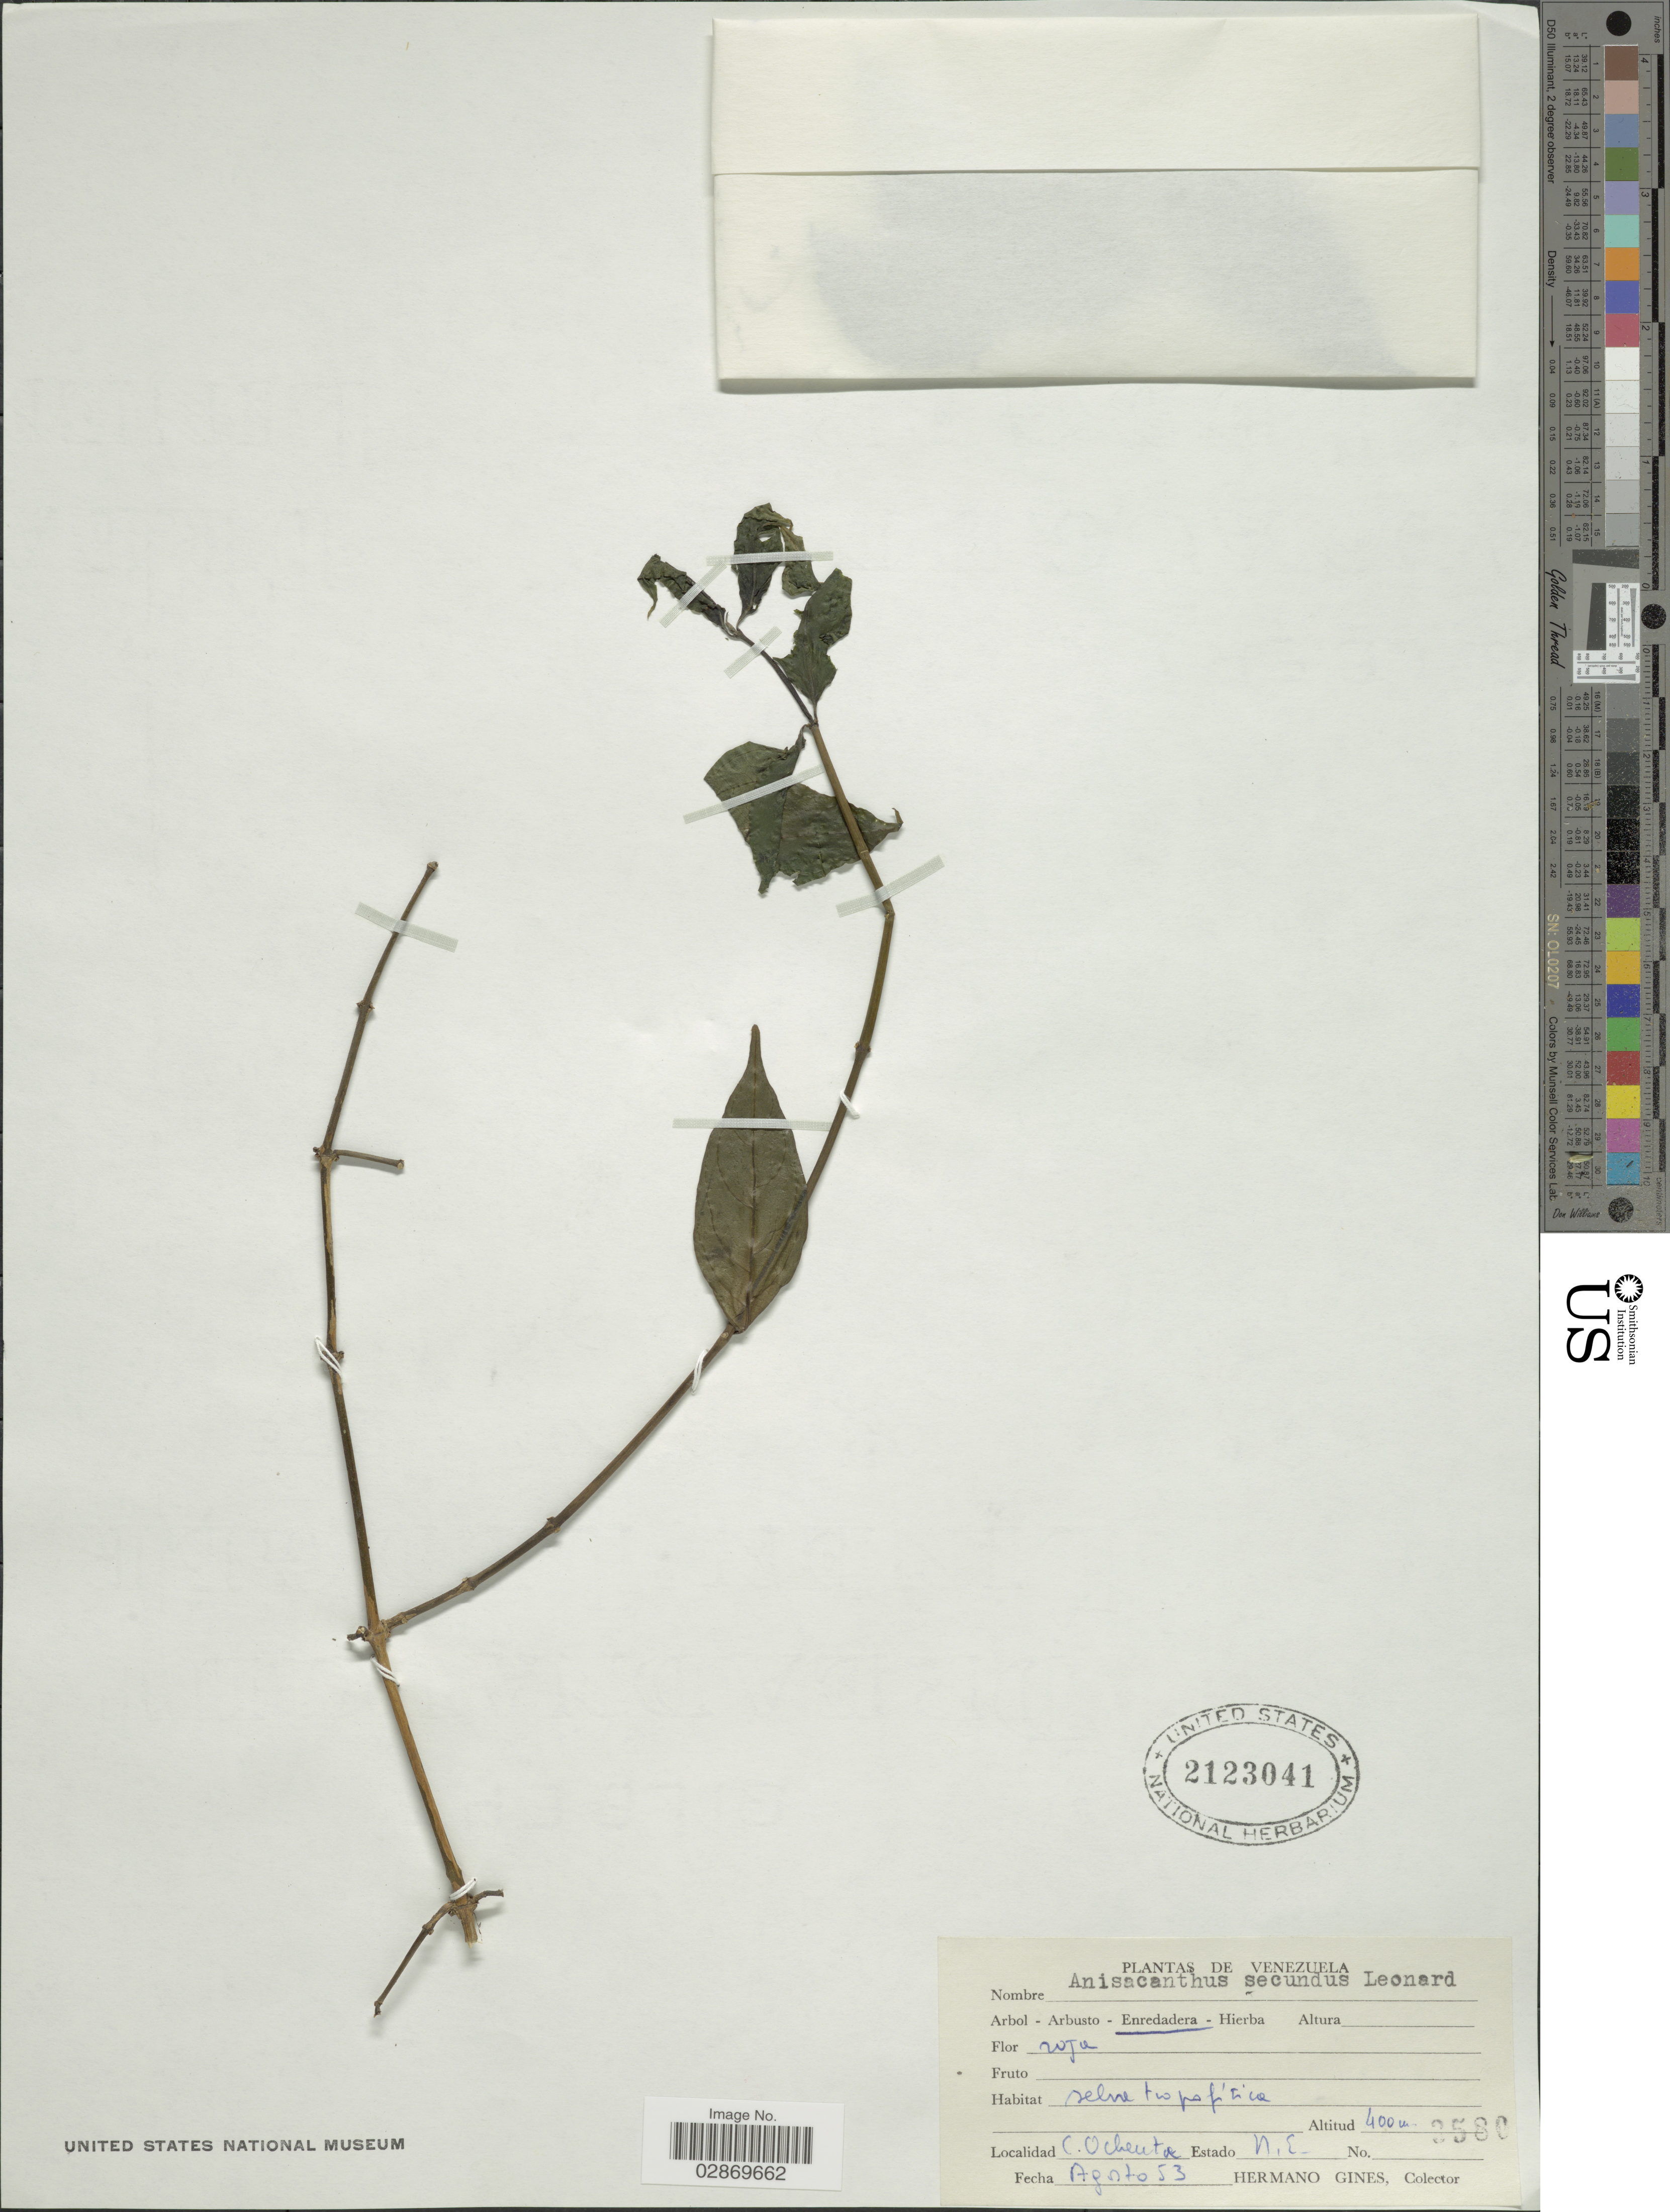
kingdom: Plantae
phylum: Tracheophyta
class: Magnoliopsida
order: Lamiales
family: Acanthaceae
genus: Anisacanthus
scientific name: Anisacanthus secundus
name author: Leonard in A.C. Sm.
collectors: Bro. Gines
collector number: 3586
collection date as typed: Transcribed d/m/y: /8/53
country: Venezuela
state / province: Nueva Esparta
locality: C.O. Cheuta, Estado N.E.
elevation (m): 400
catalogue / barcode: US 2123041